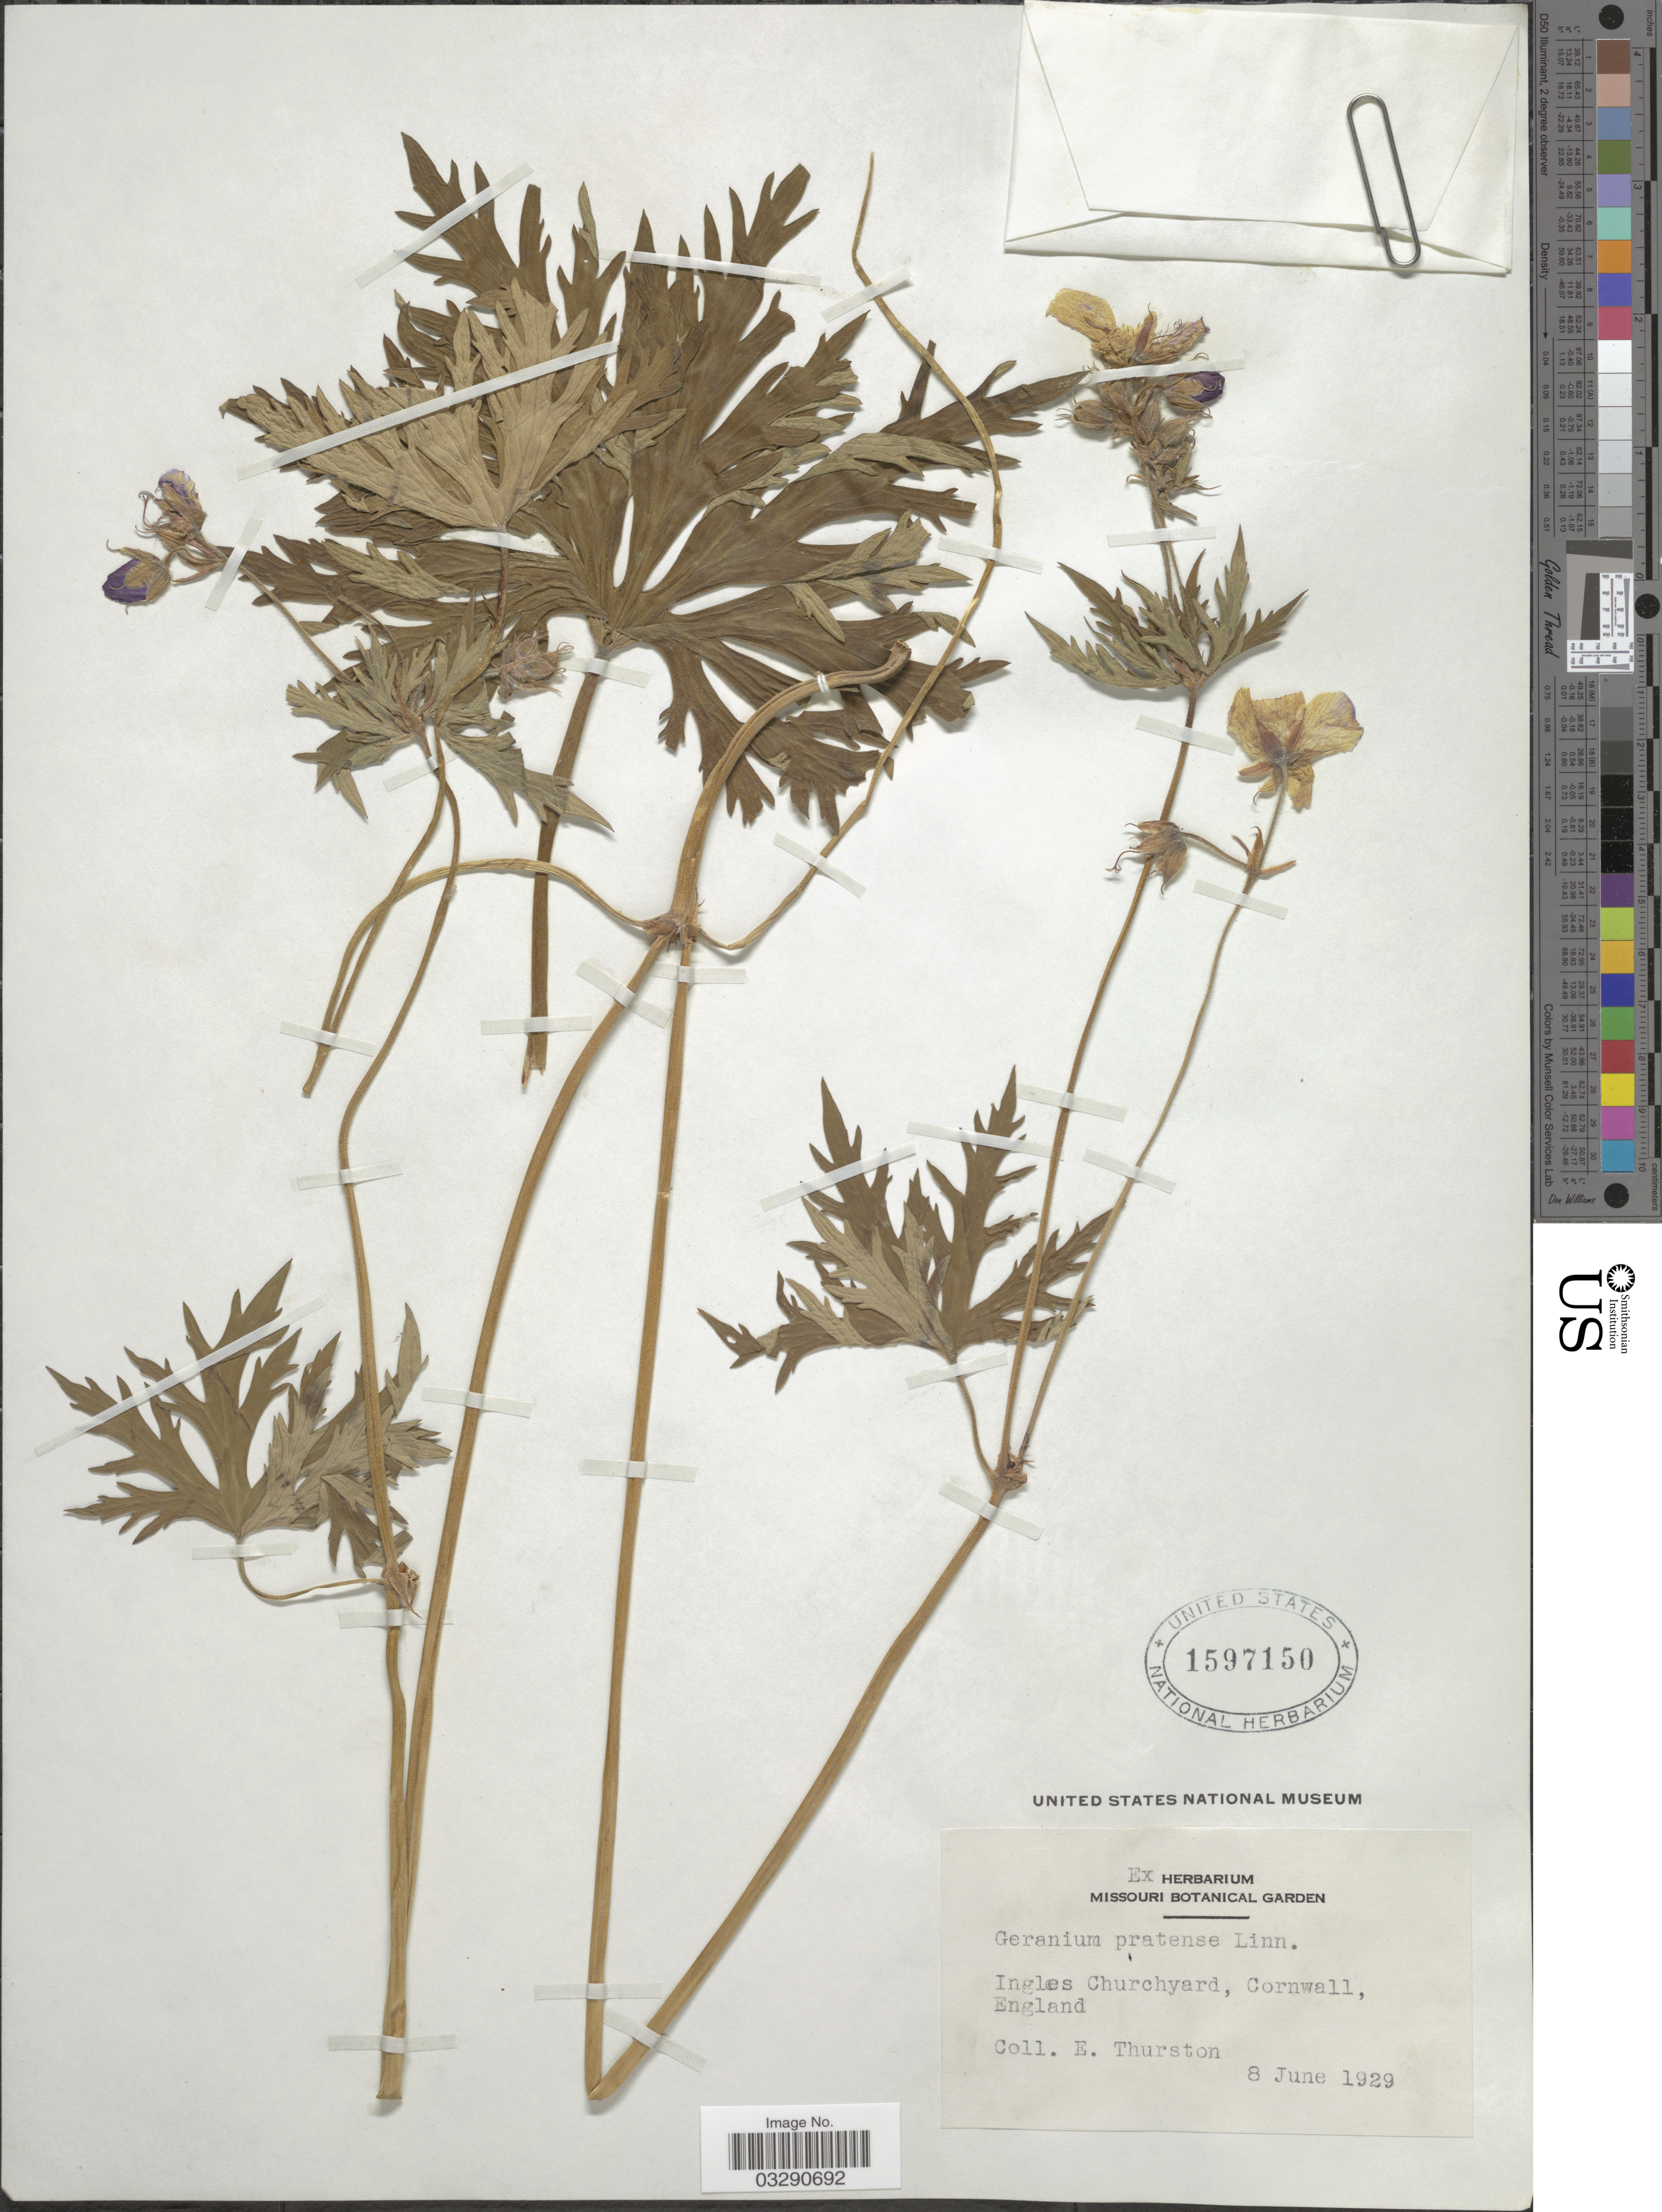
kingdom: Plantae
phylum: Tracheophyta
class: Magnoliopsida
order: Geraniales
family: Geraniaceae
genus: Geranium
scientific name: Geranium pratense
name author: L.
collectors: E. Thurston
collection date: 1929-06-08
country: United Kingdom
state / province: England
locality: Ingles Churchyard, Cornwall.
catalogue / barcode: US 1597150